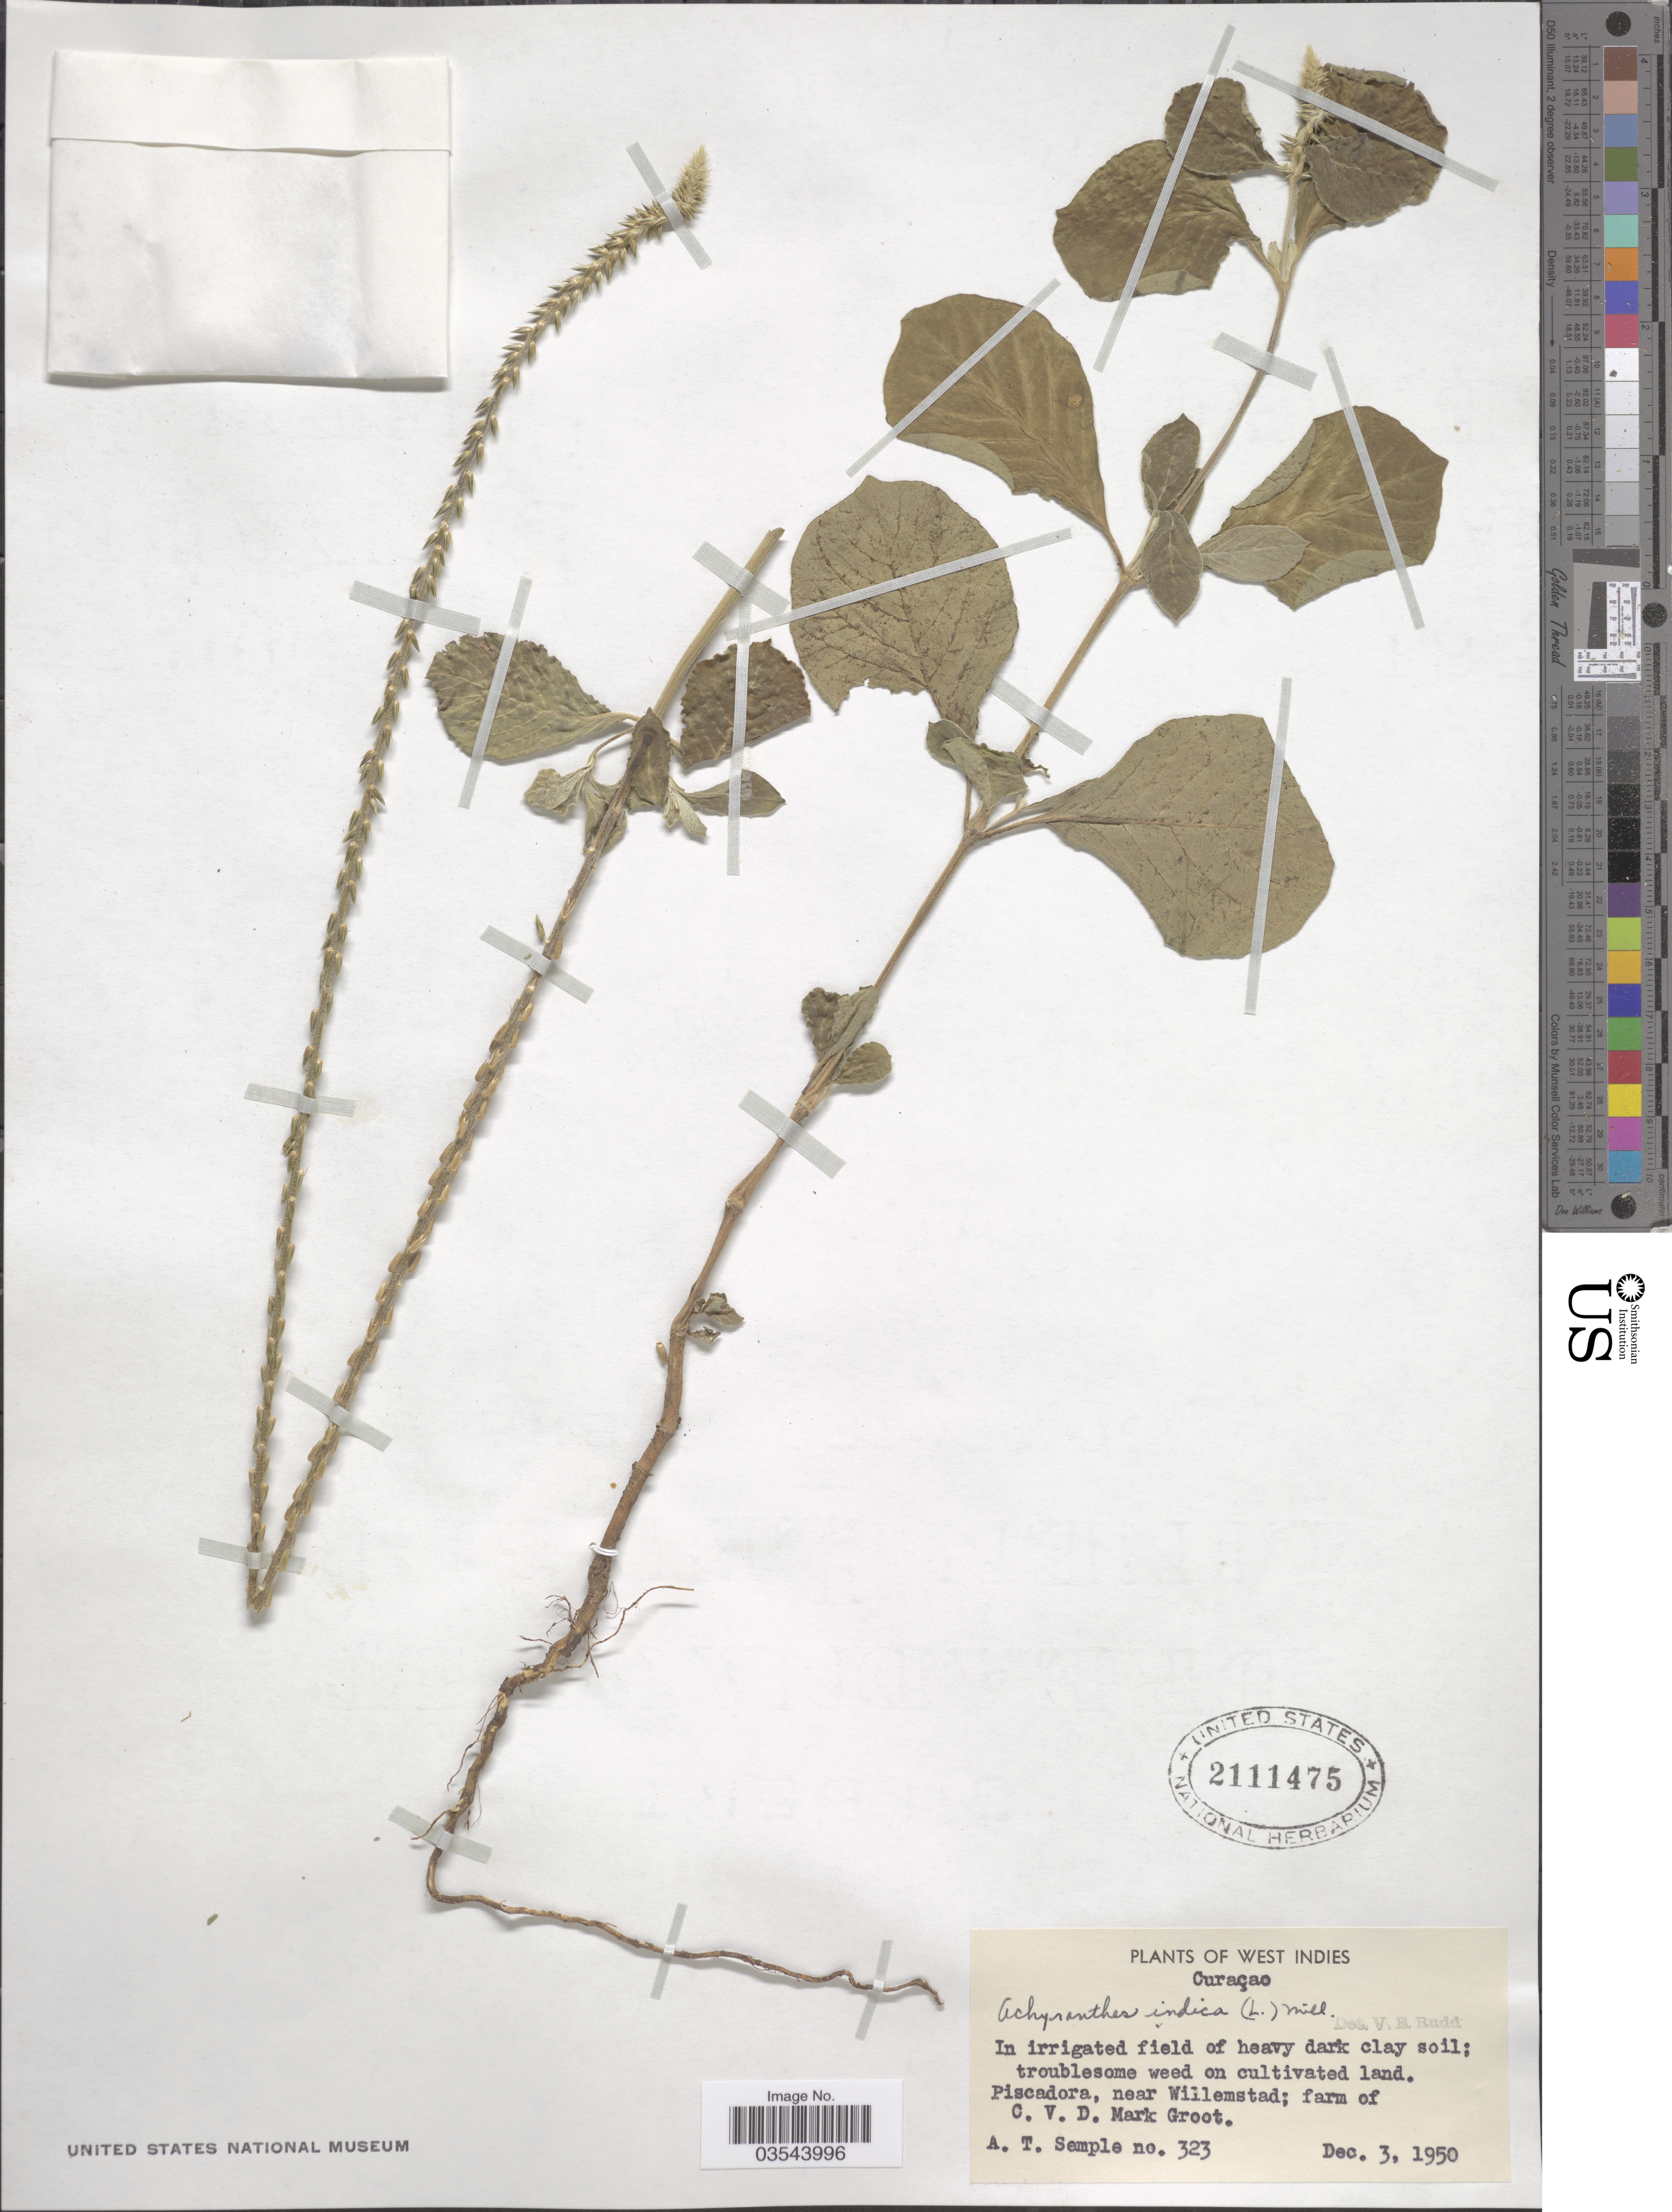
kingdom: Plantae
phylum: Tracheophyta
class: Magnoliopsida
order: Caryophyllales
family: Amaranthaceae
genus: Achyranthes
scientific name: Achyranthes indica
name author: (L.) Mill.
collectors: A. Semple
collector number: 323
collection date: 1950-12-03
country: Curaçao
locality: Piscadora, near Willemstad; farm of C.V.D. Mark Groot.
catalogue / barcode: US 2111475